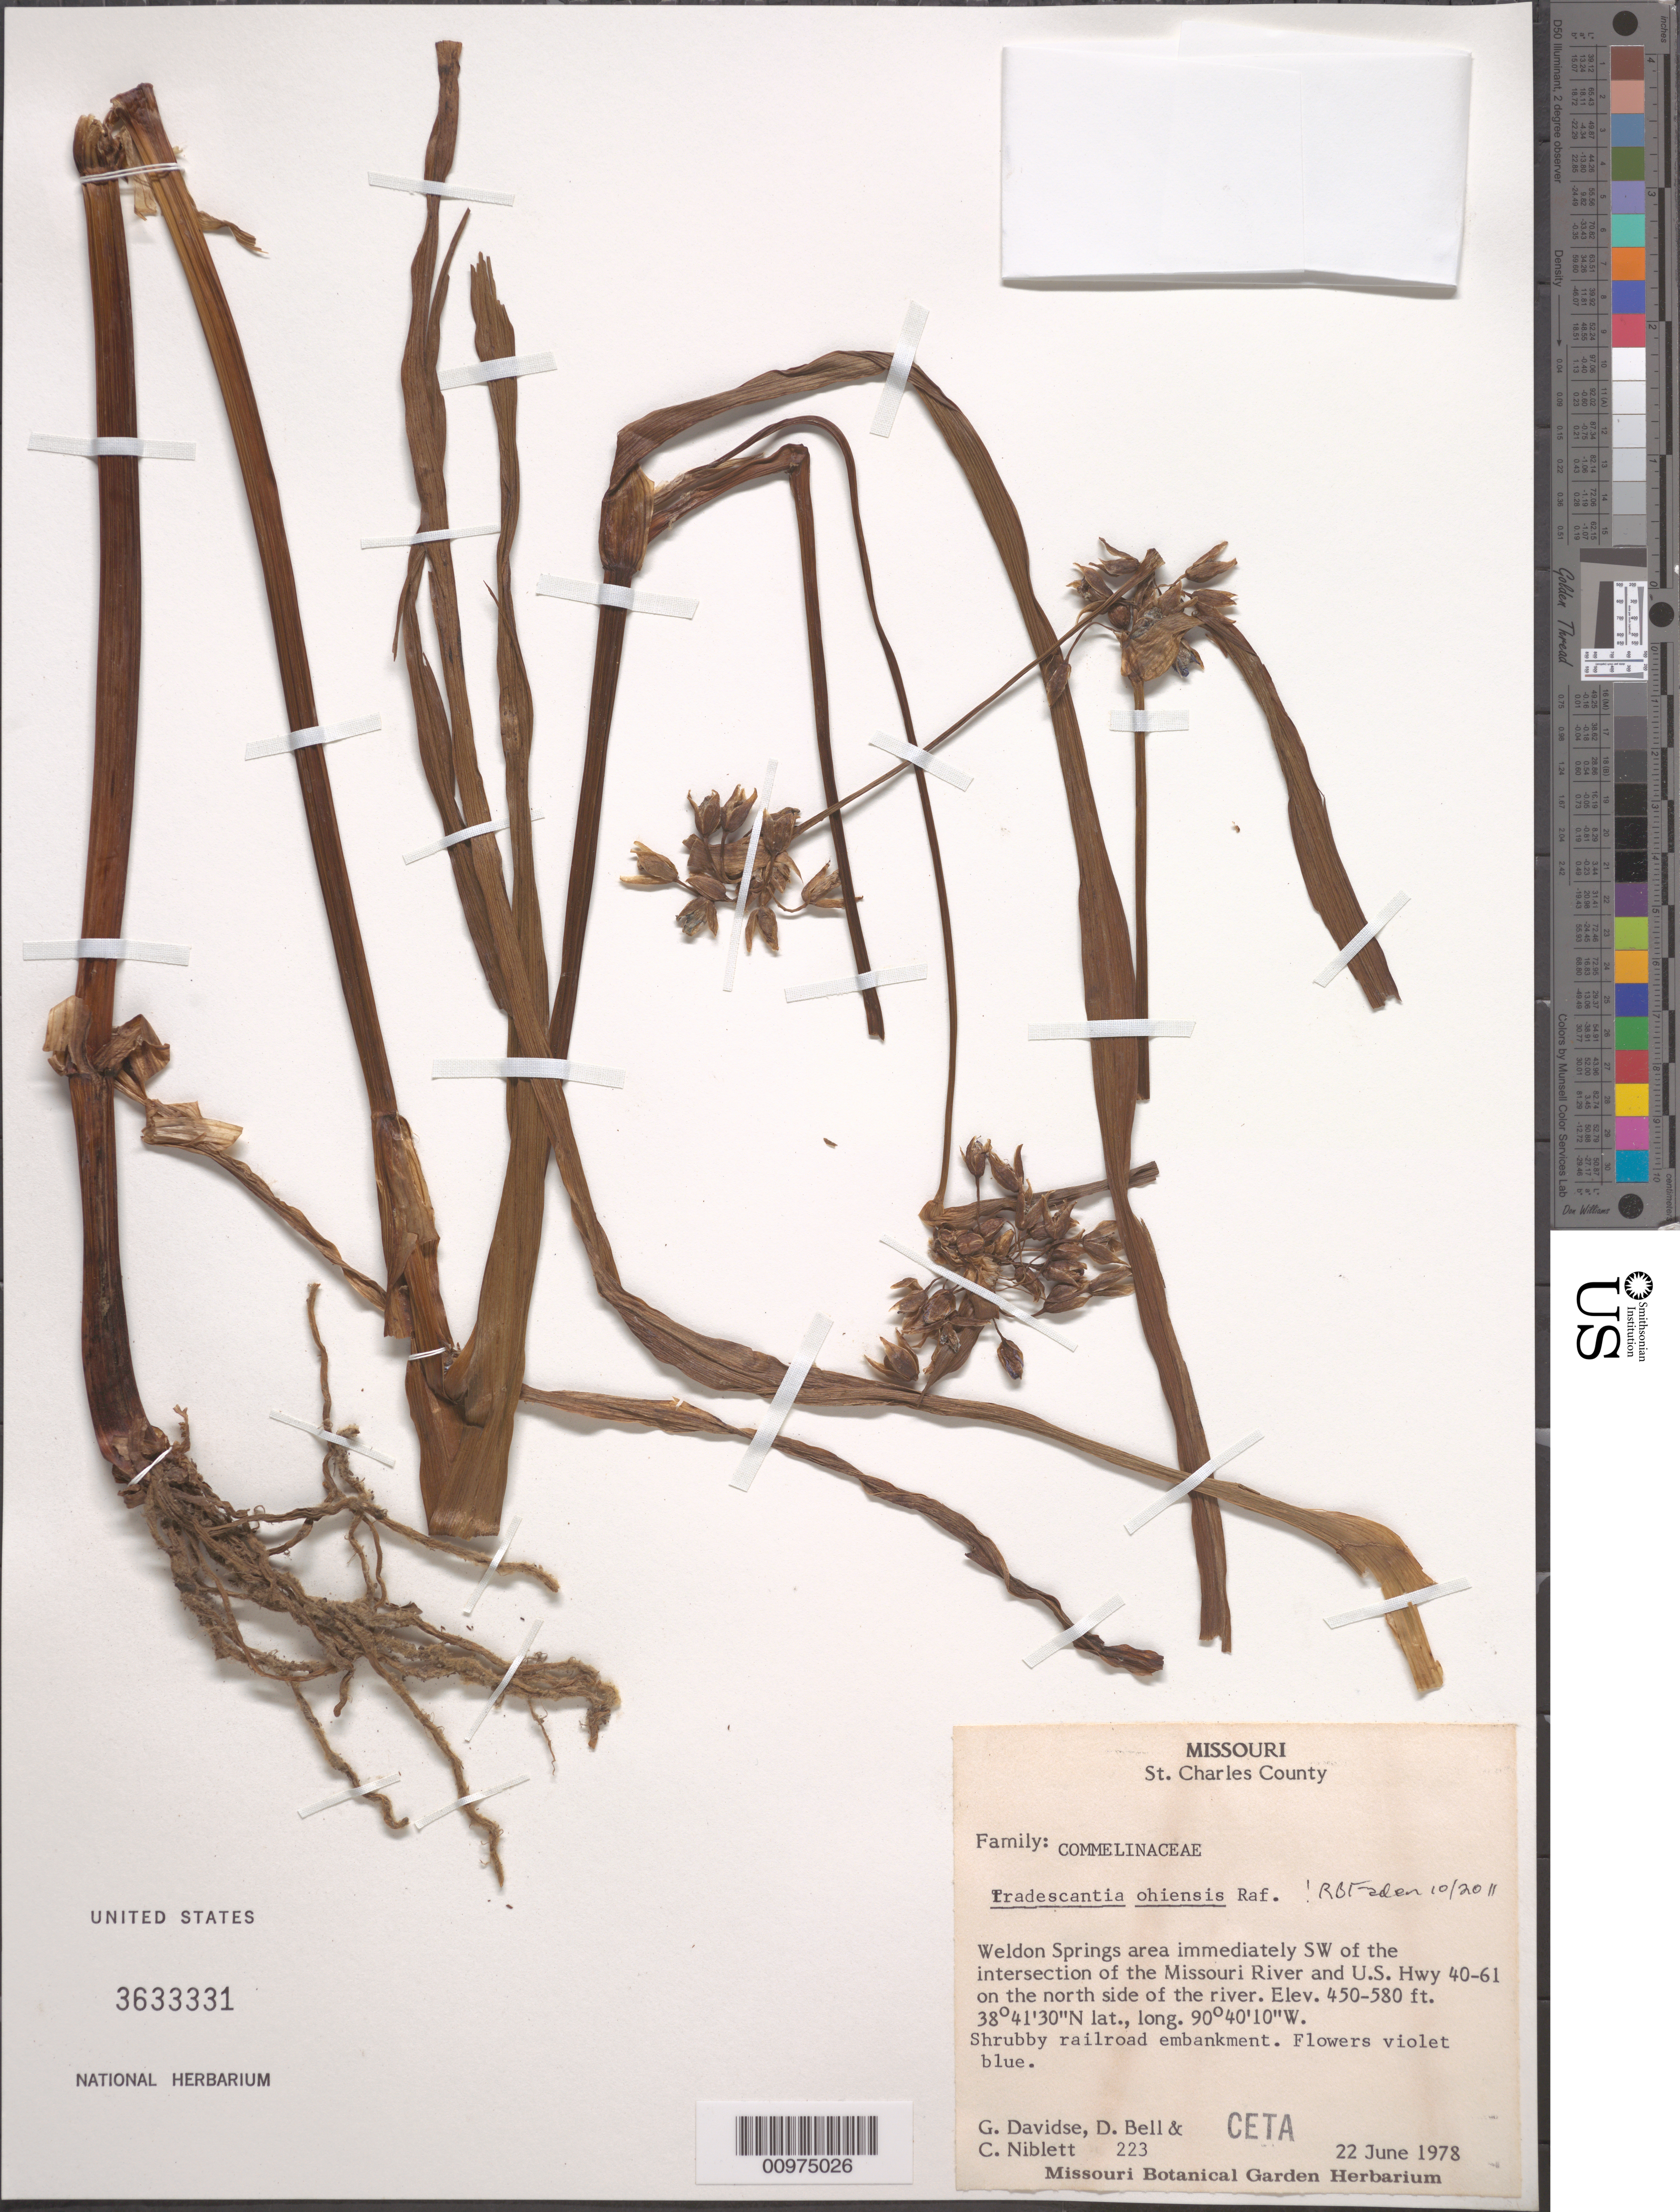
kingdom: Plantae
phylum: Tracheophyta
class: Liliopsida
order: Commelinales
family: Commelinaceae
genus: Tradescantia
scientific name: Tradescantia ohiensis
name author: Raf.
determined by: Faden, Robert B., (US), Smithsonian Institution - National Museum of Natural History (UNITED STATES)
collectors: G. Davidse et al.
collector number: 223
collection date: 1978-06-22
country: United States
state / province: Missouri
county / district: Saint Charles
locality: Weldon Springs area immediately SW of the intersection of the Missouri Rigver and US Hwy 40-61 on the north side of the river.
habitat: Shrubby railroad embankment.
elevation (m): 137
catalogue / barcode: US 3633331